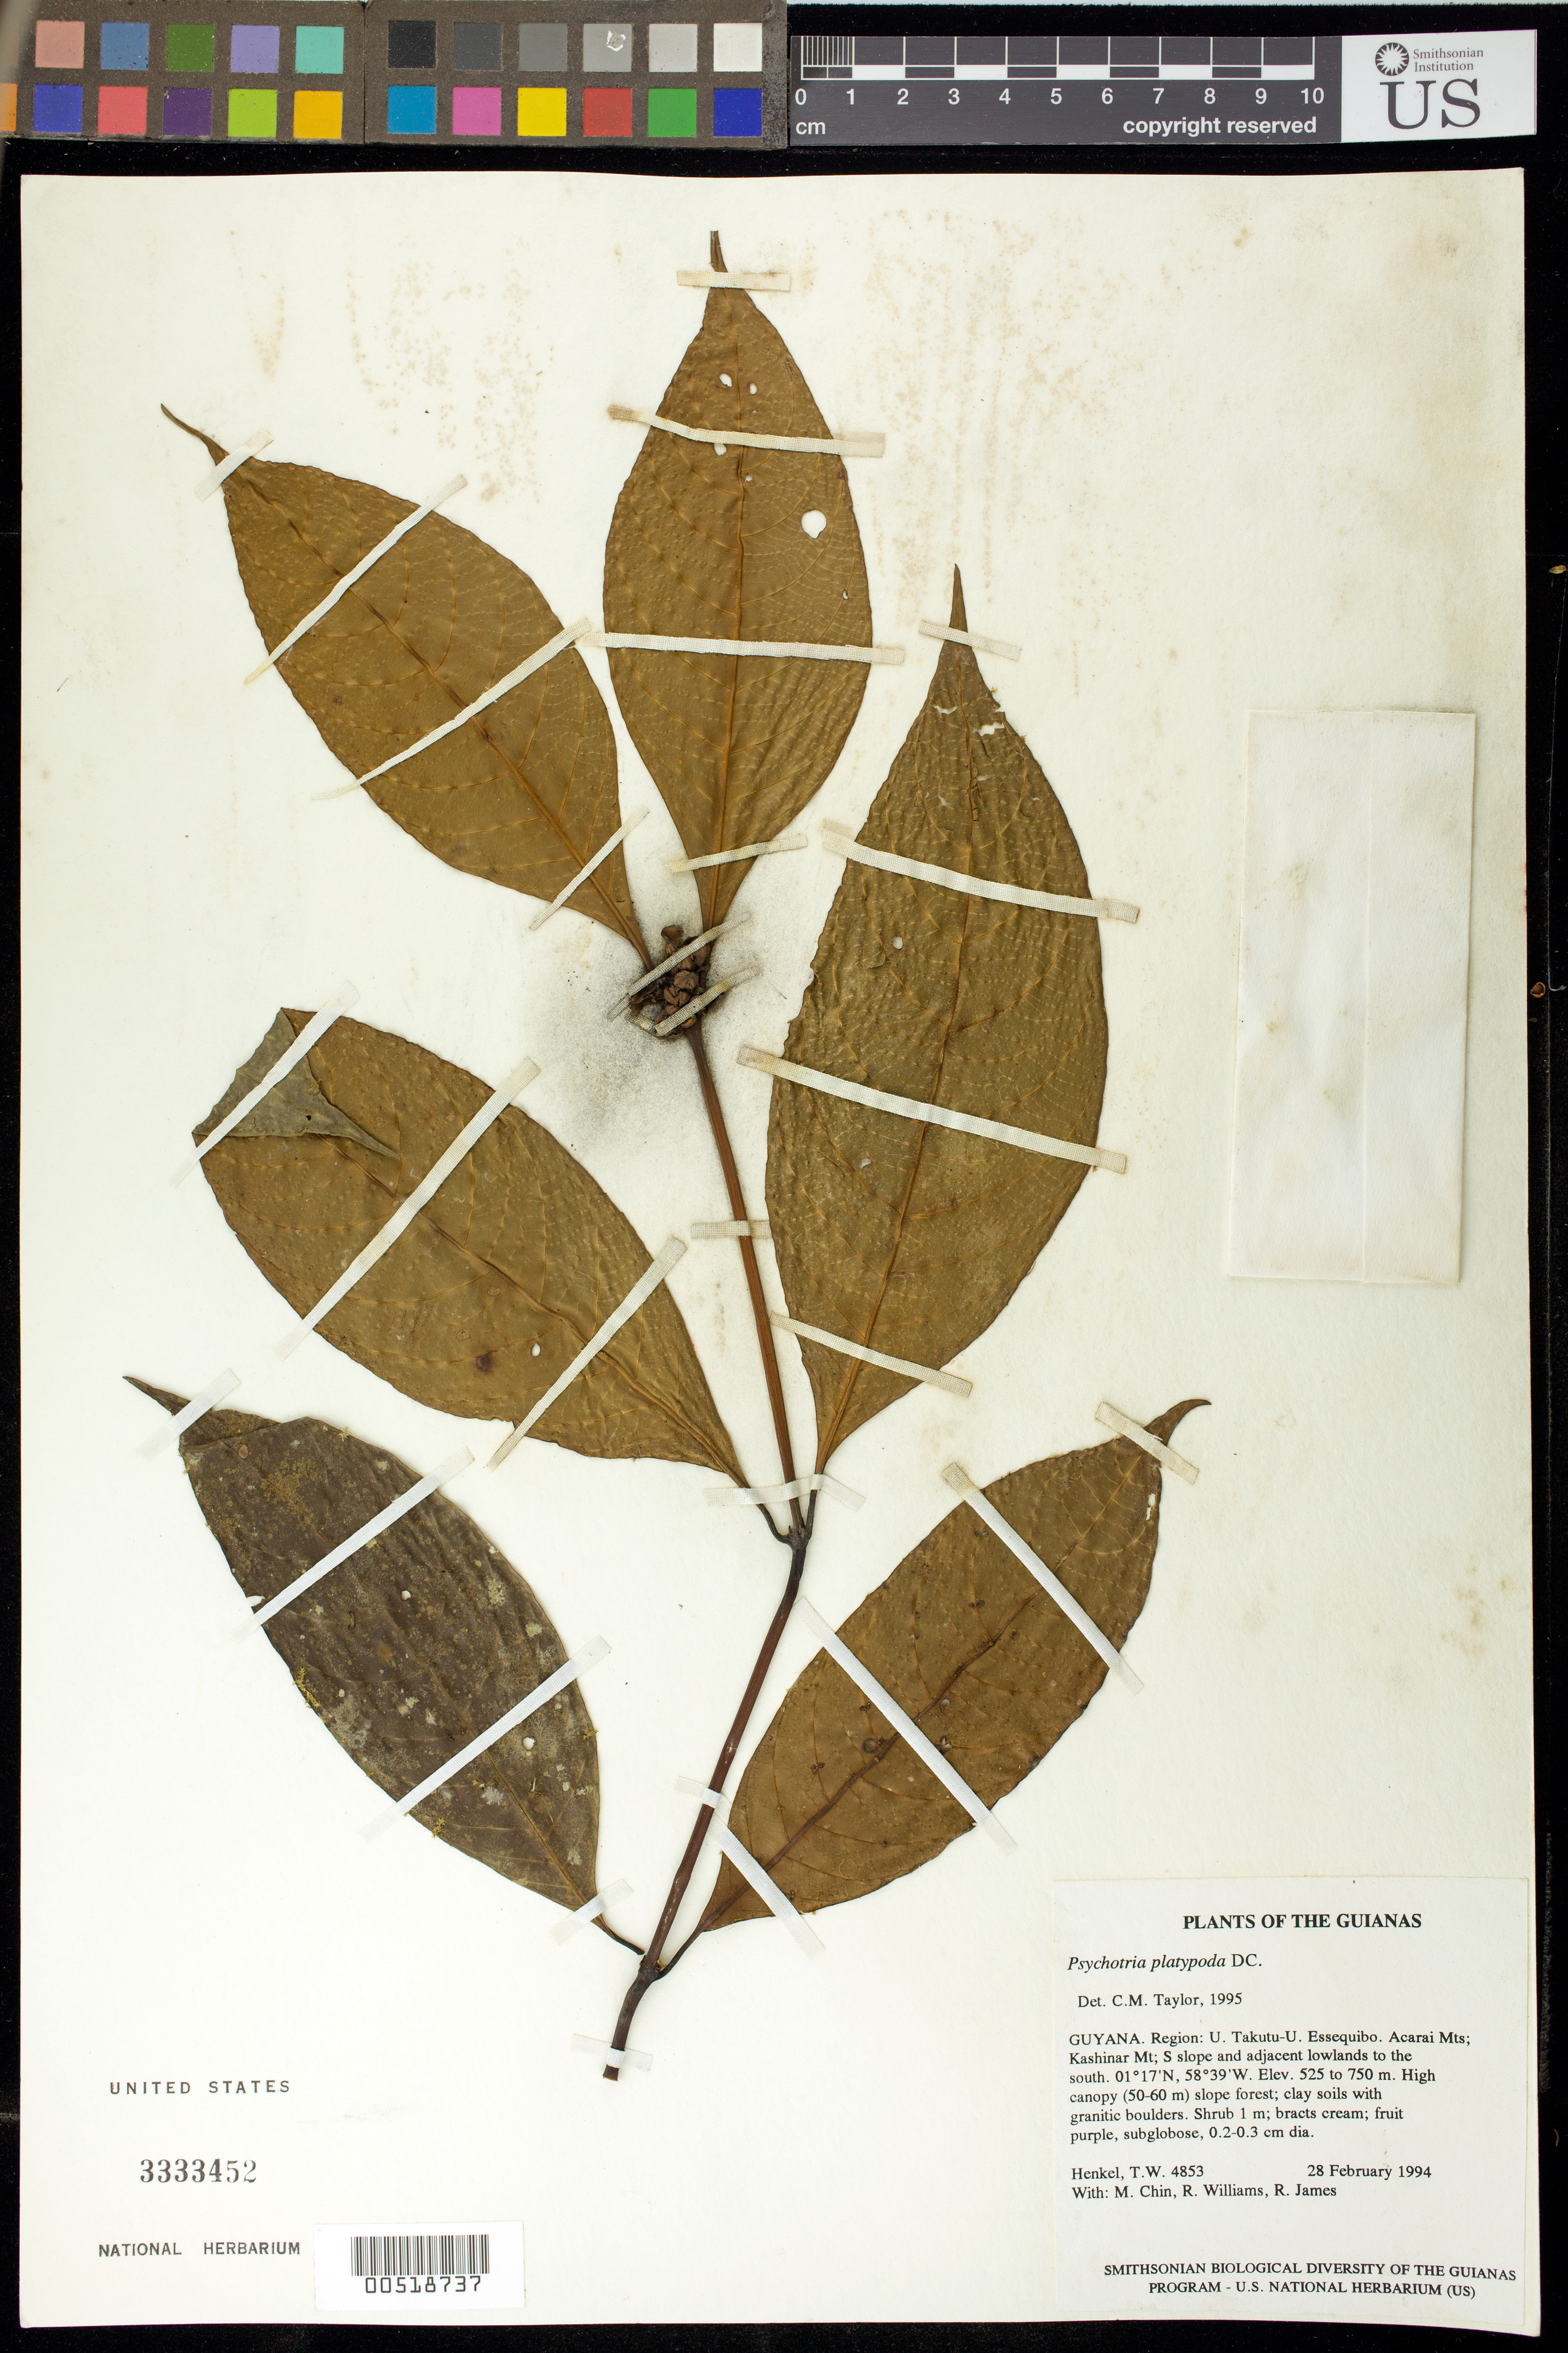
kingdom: Plantae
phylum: Tracheophyta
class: Magnoliopsida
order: Gentianales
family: Rubiaceae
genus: Palicourea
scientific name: Palicourea dichotoma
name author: (Rudge) Delprete & J.H. Kirkbr.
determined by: Kirkbride, J. H., Jr.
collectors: T. Henkel, M. Chin, R. Williams & R. James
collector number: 4853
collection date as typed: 28 February 1994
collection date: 1994-02-28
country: Guyana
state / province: U. Takutu-U. Essequibo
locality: Acarai Mts; Kashinar Mt; S slope and adjacent lowlands to the south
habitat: High canopy (50-60 m) slope forest; clay soils with granitic boulders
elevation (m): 525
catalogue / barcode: US 3333452